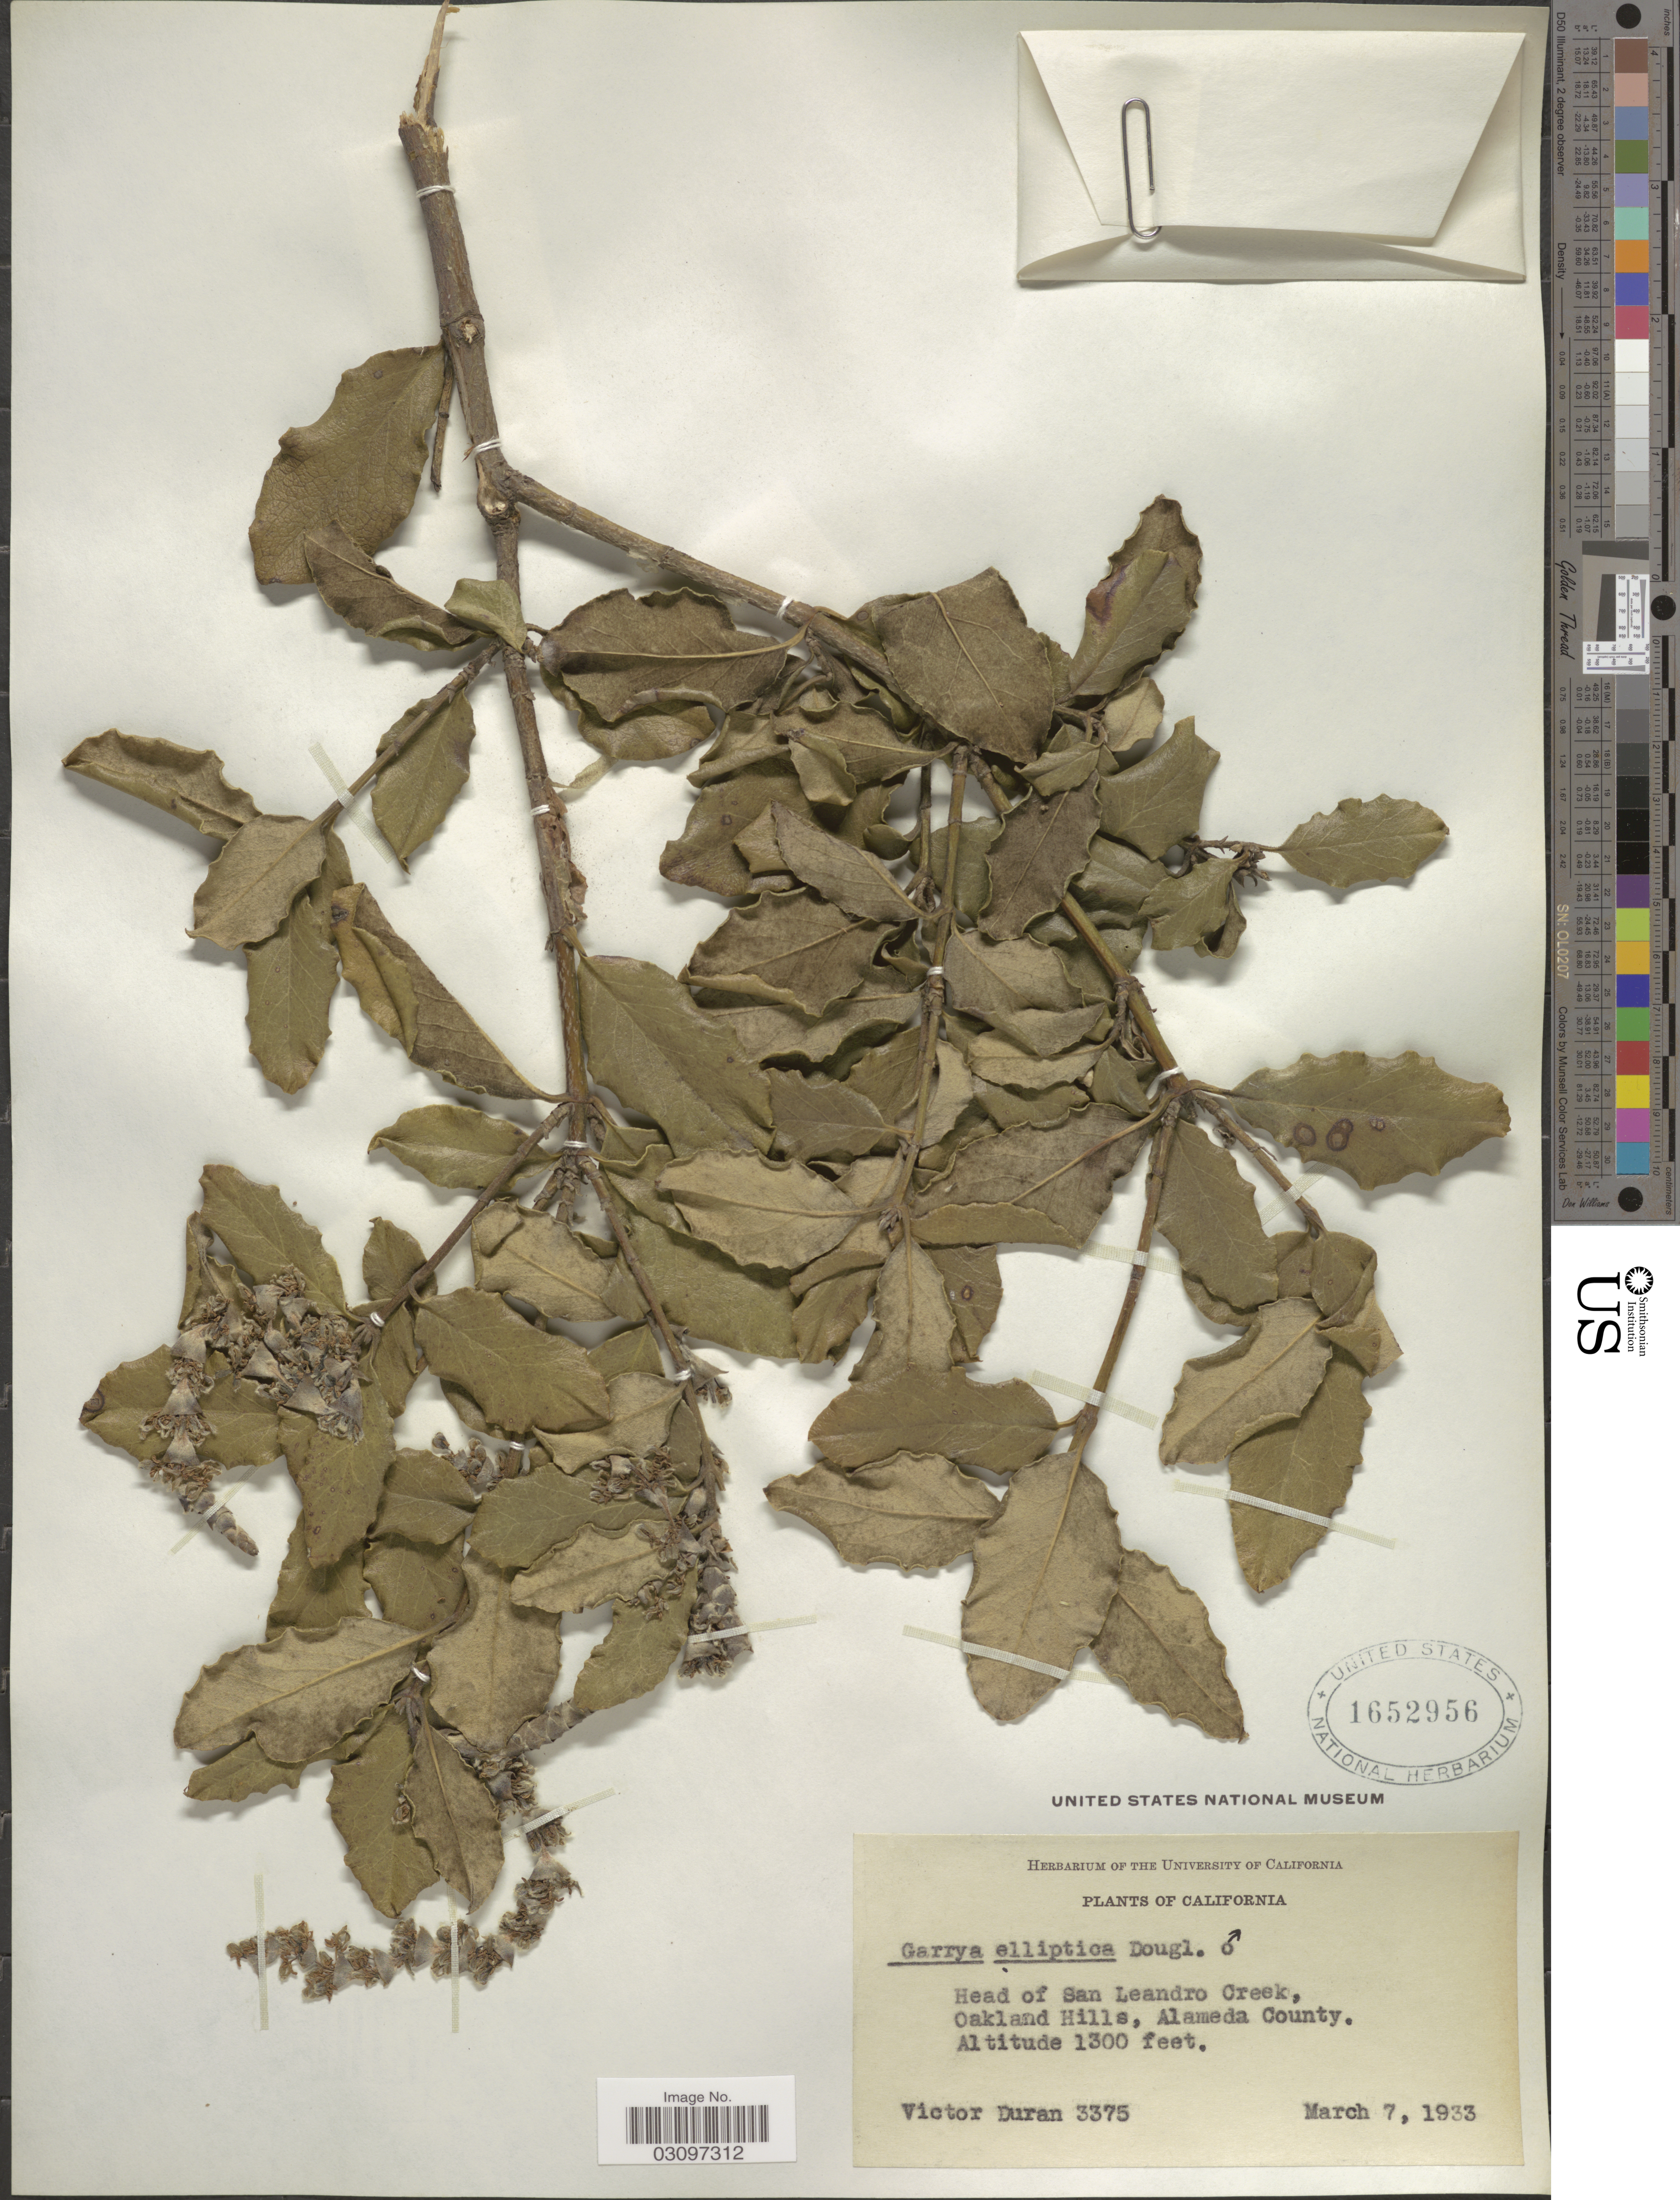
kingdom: Plantae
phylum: Tracheophyta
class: Magnoliopsida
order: Garryales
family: Garryaceae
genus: Garrya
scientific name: Garrya elliptica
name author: Douglas ex Lindl.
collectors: V. Duran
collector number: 3375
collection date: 1933-03-07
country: United States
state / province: California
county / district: Alameda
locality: Head of San Leandro Creek, Oakland Hills, Alameda County.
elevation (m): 396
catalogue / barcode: US 1652956